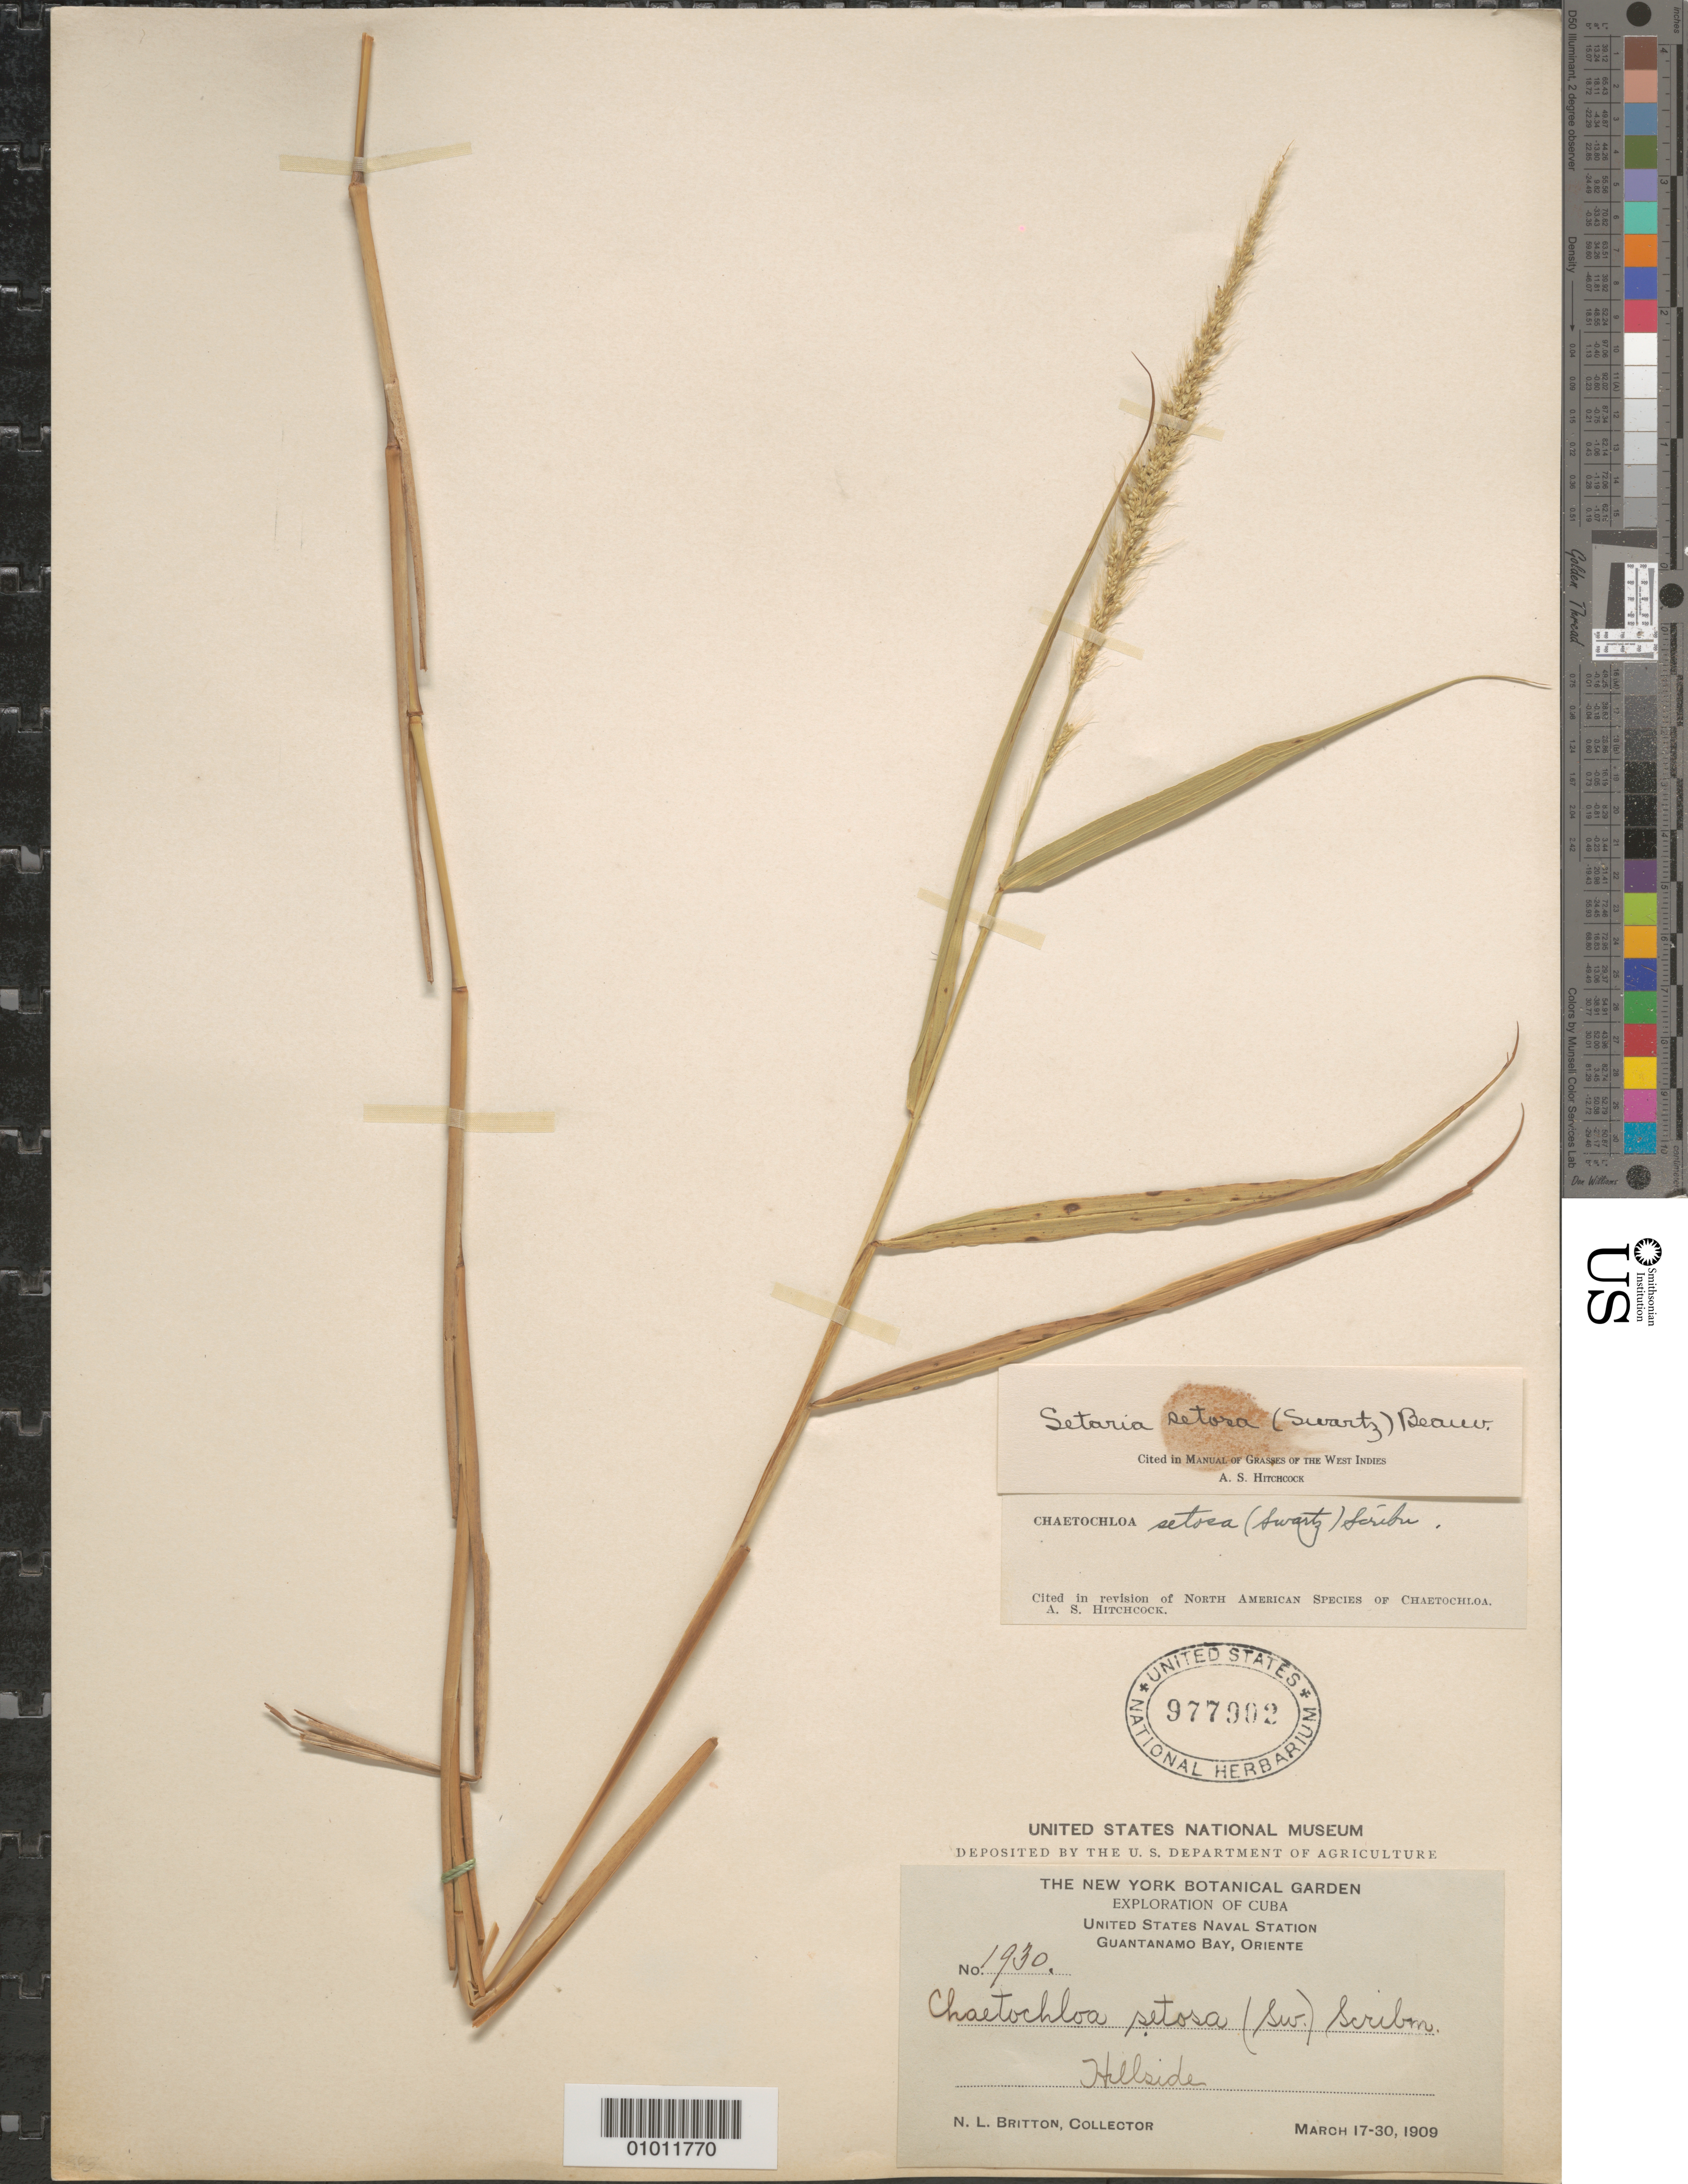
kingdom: Plantae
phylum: Tracheophyta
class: Liliopsida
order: Poales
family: Poaceae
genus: Setaria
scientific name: Setaria setosa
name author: (Sw.) P. Beauv.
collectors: N. Britton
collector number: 1930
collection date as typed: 17 Mar 1909 to 30 Mar 1909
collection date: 1909-03-17/1909-03-30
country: Cuba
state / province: Oriente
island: Cuba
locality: Guantanomo Bay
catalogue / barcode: US 977902